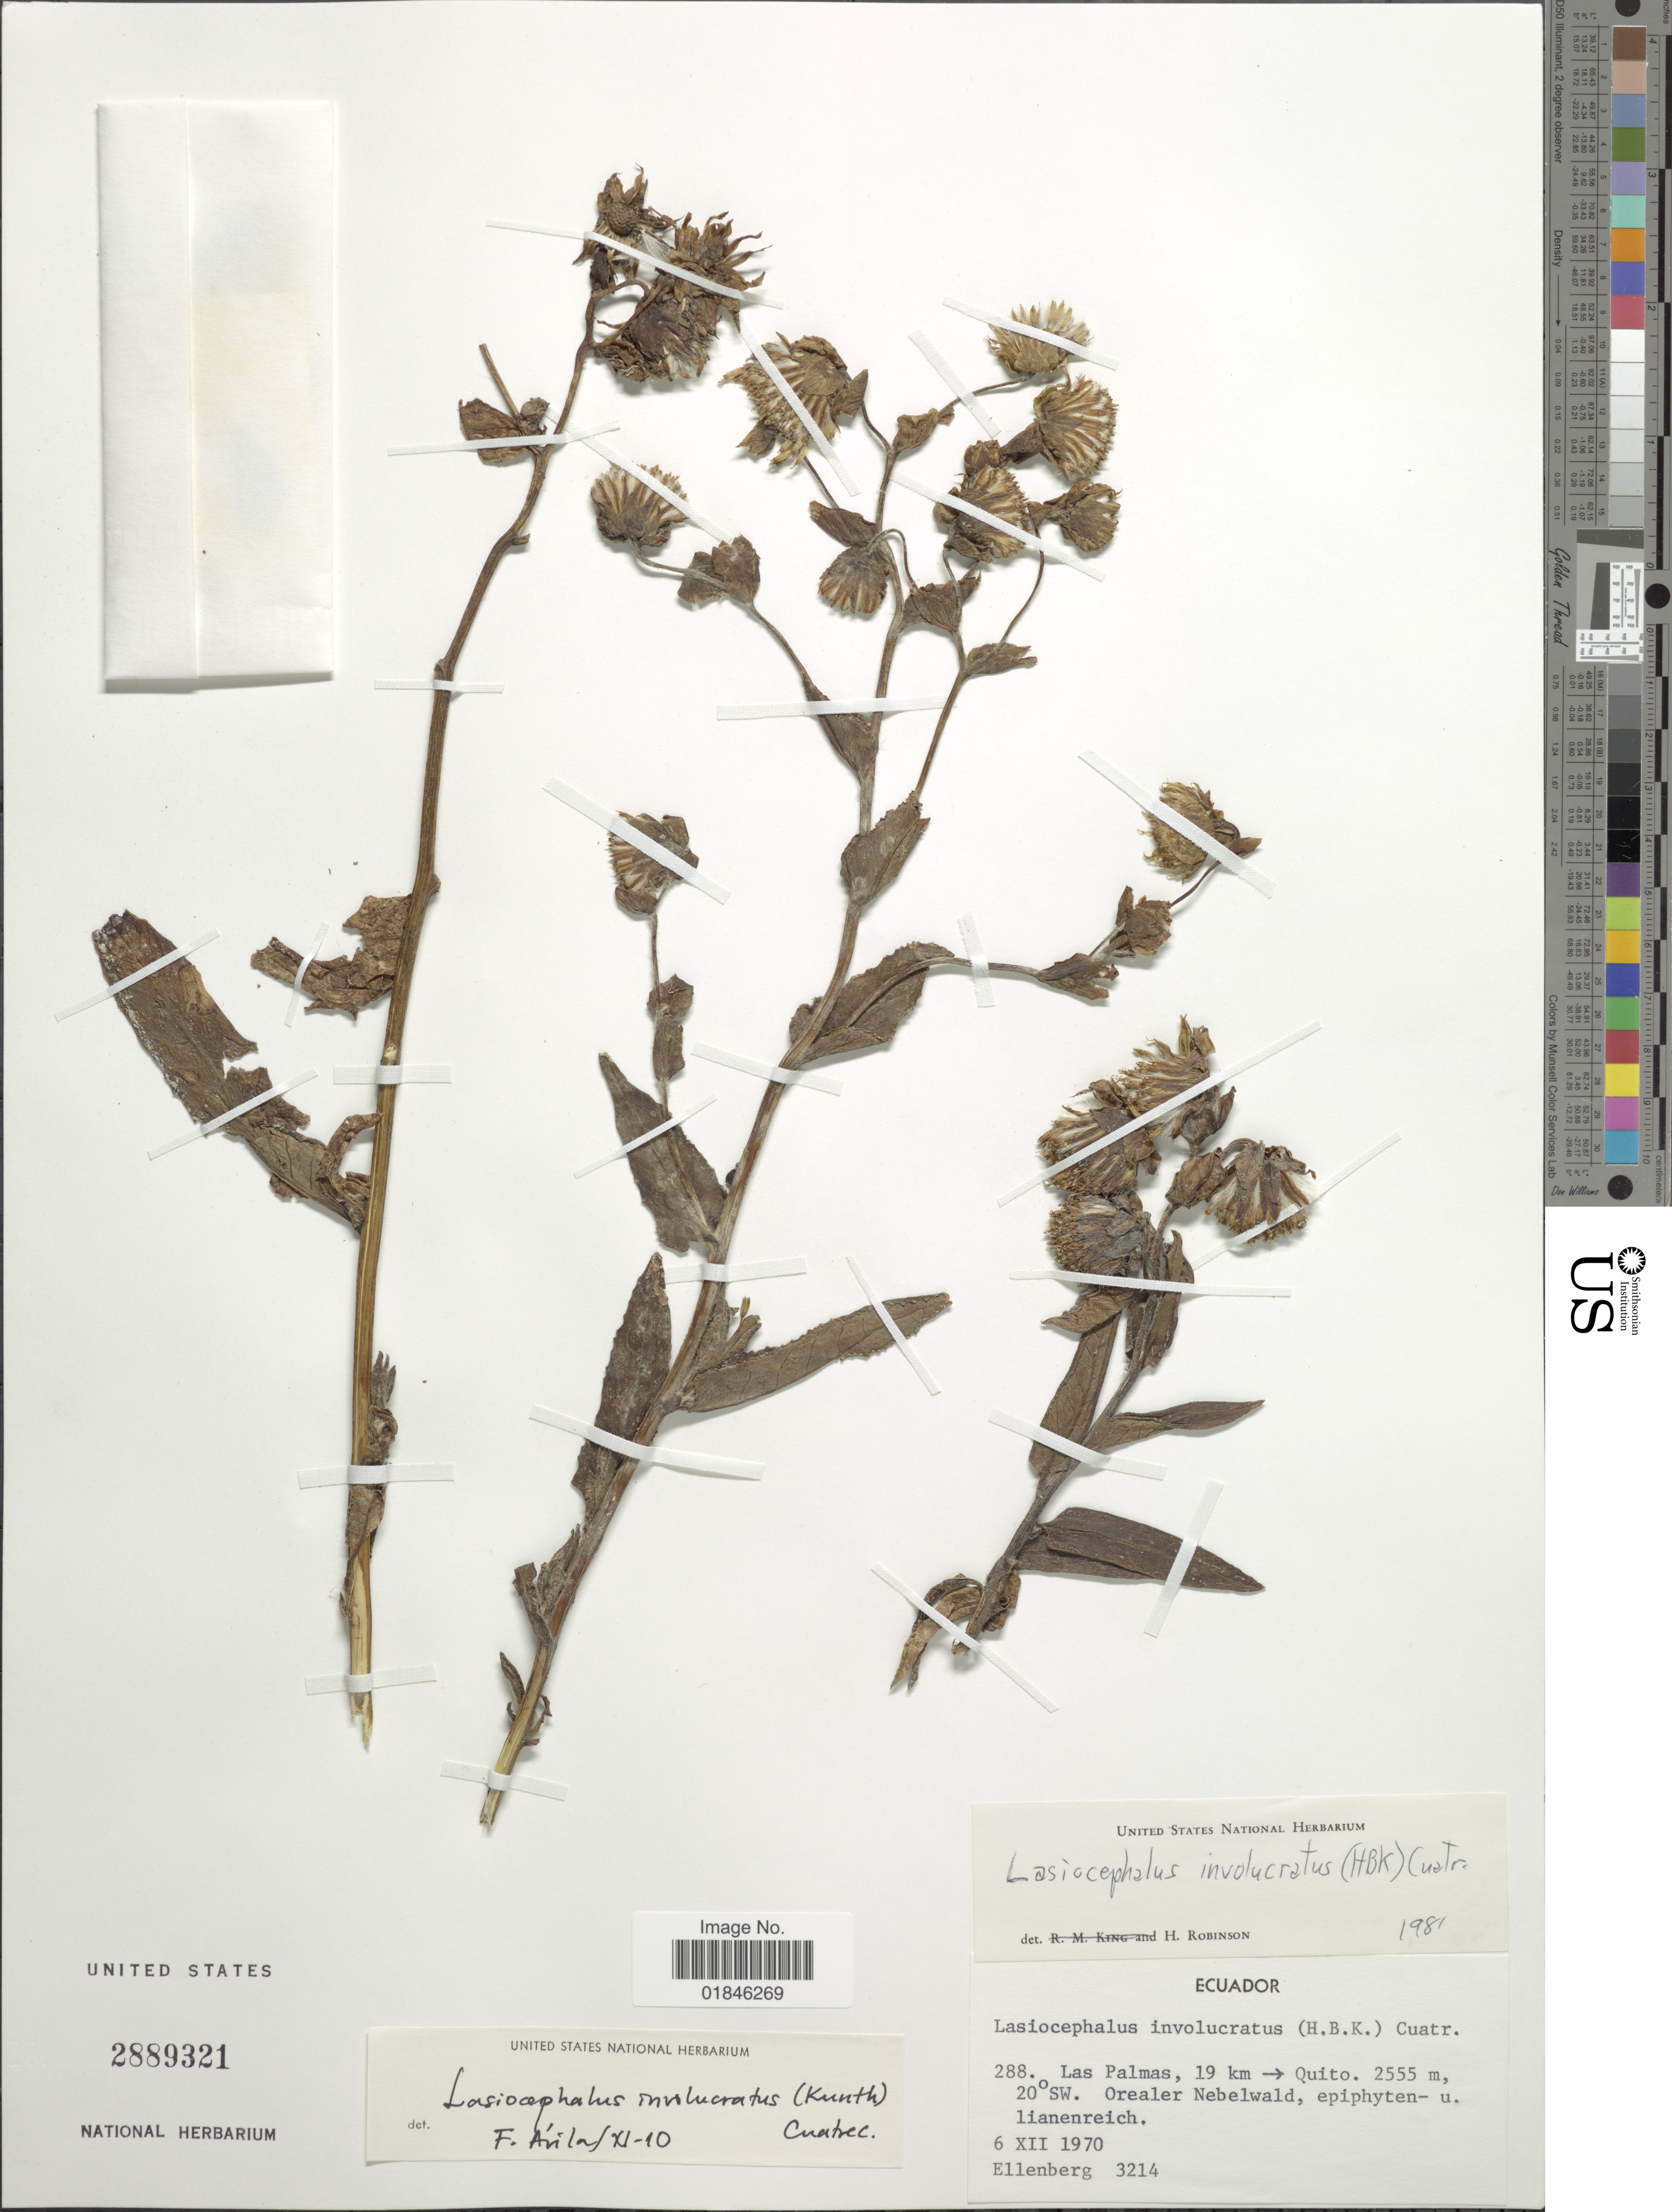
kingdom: Plantae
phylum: Tracheophyta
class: Magnoliopsida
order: Asterales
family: Asteraceae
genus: Senecio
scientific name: Senecio involucratus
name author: (Kunth) DC.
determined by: Salomon, Luciana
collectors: Ellenberg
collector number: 3214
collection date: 1970-12-06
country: Ecuador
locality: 288. Las Palmas, 19 km -> Quito. 20°SW. Orealer Nebelwald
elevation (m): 2555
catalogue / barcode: US 2889321